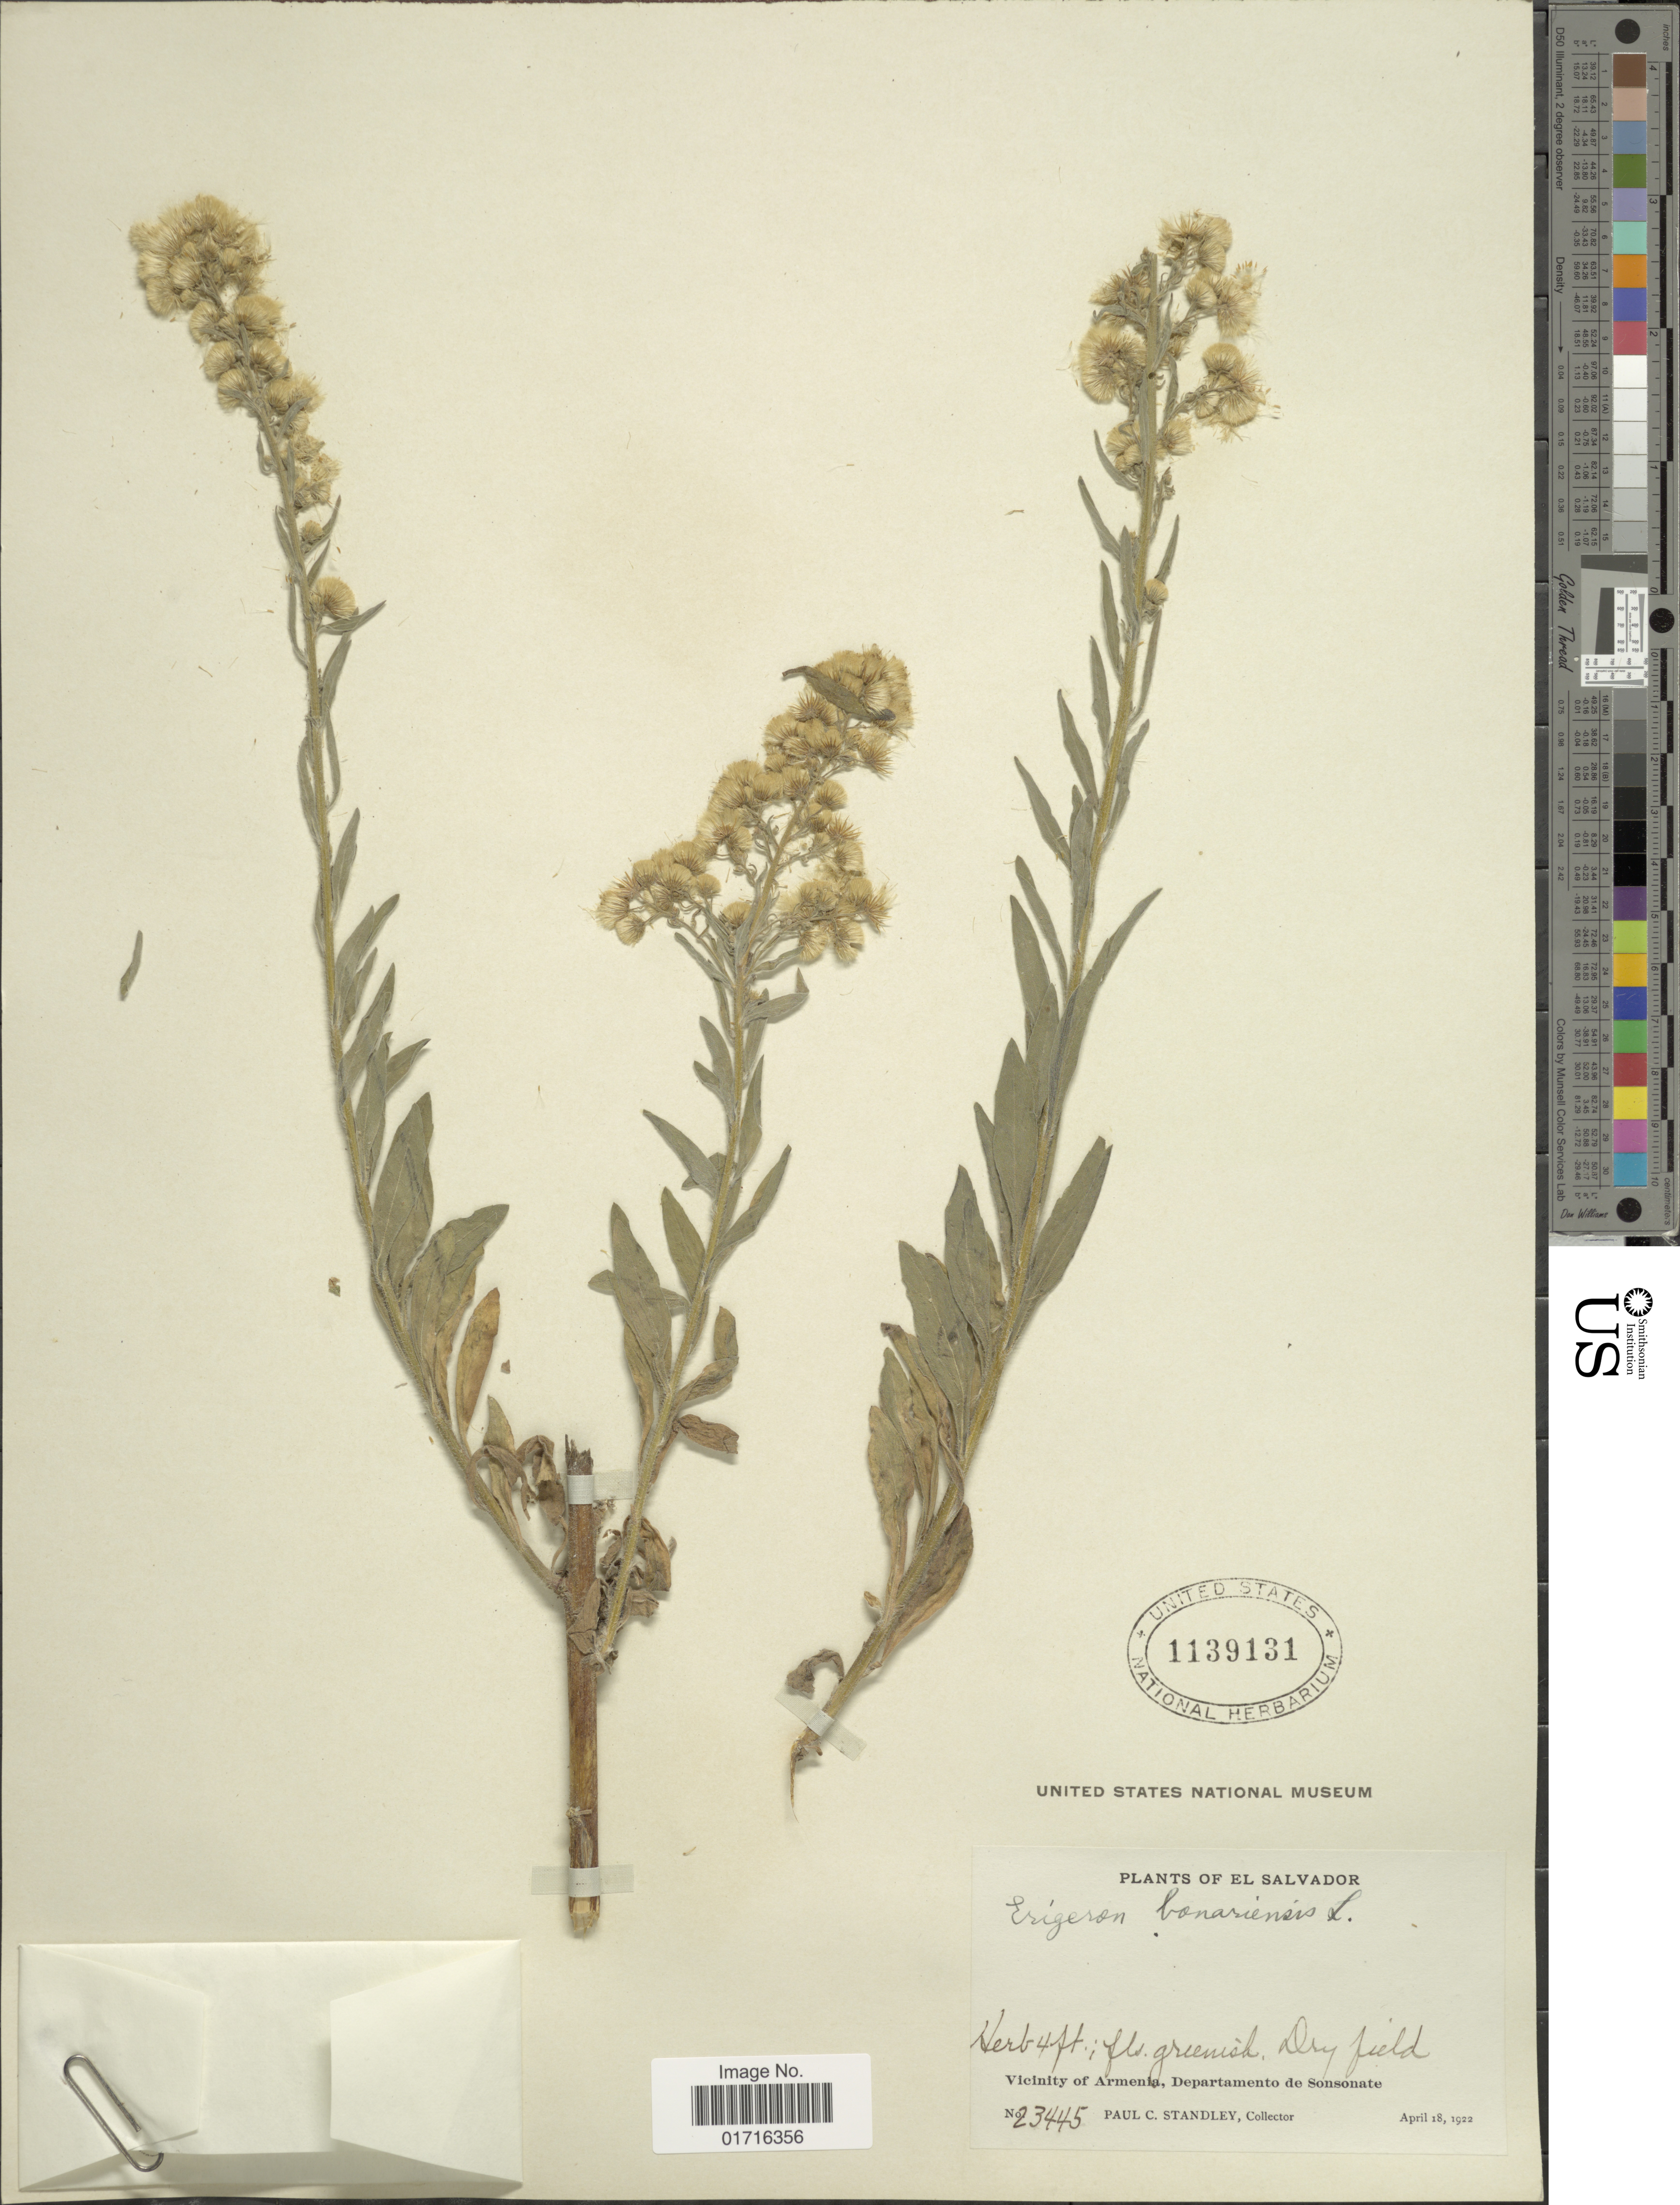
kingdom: Plantae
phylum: Tracheophyta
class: Magnoliopsida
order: Asterales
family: Asteraceae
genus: Conyza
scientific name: Conyza bonariensis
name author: (L.) Cronq.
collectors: P. C. Standley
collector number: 23445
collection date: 1922-04-17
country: El Salvador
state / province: Sonsonate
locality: Vicinity of Armenia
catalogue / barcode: US 1139131